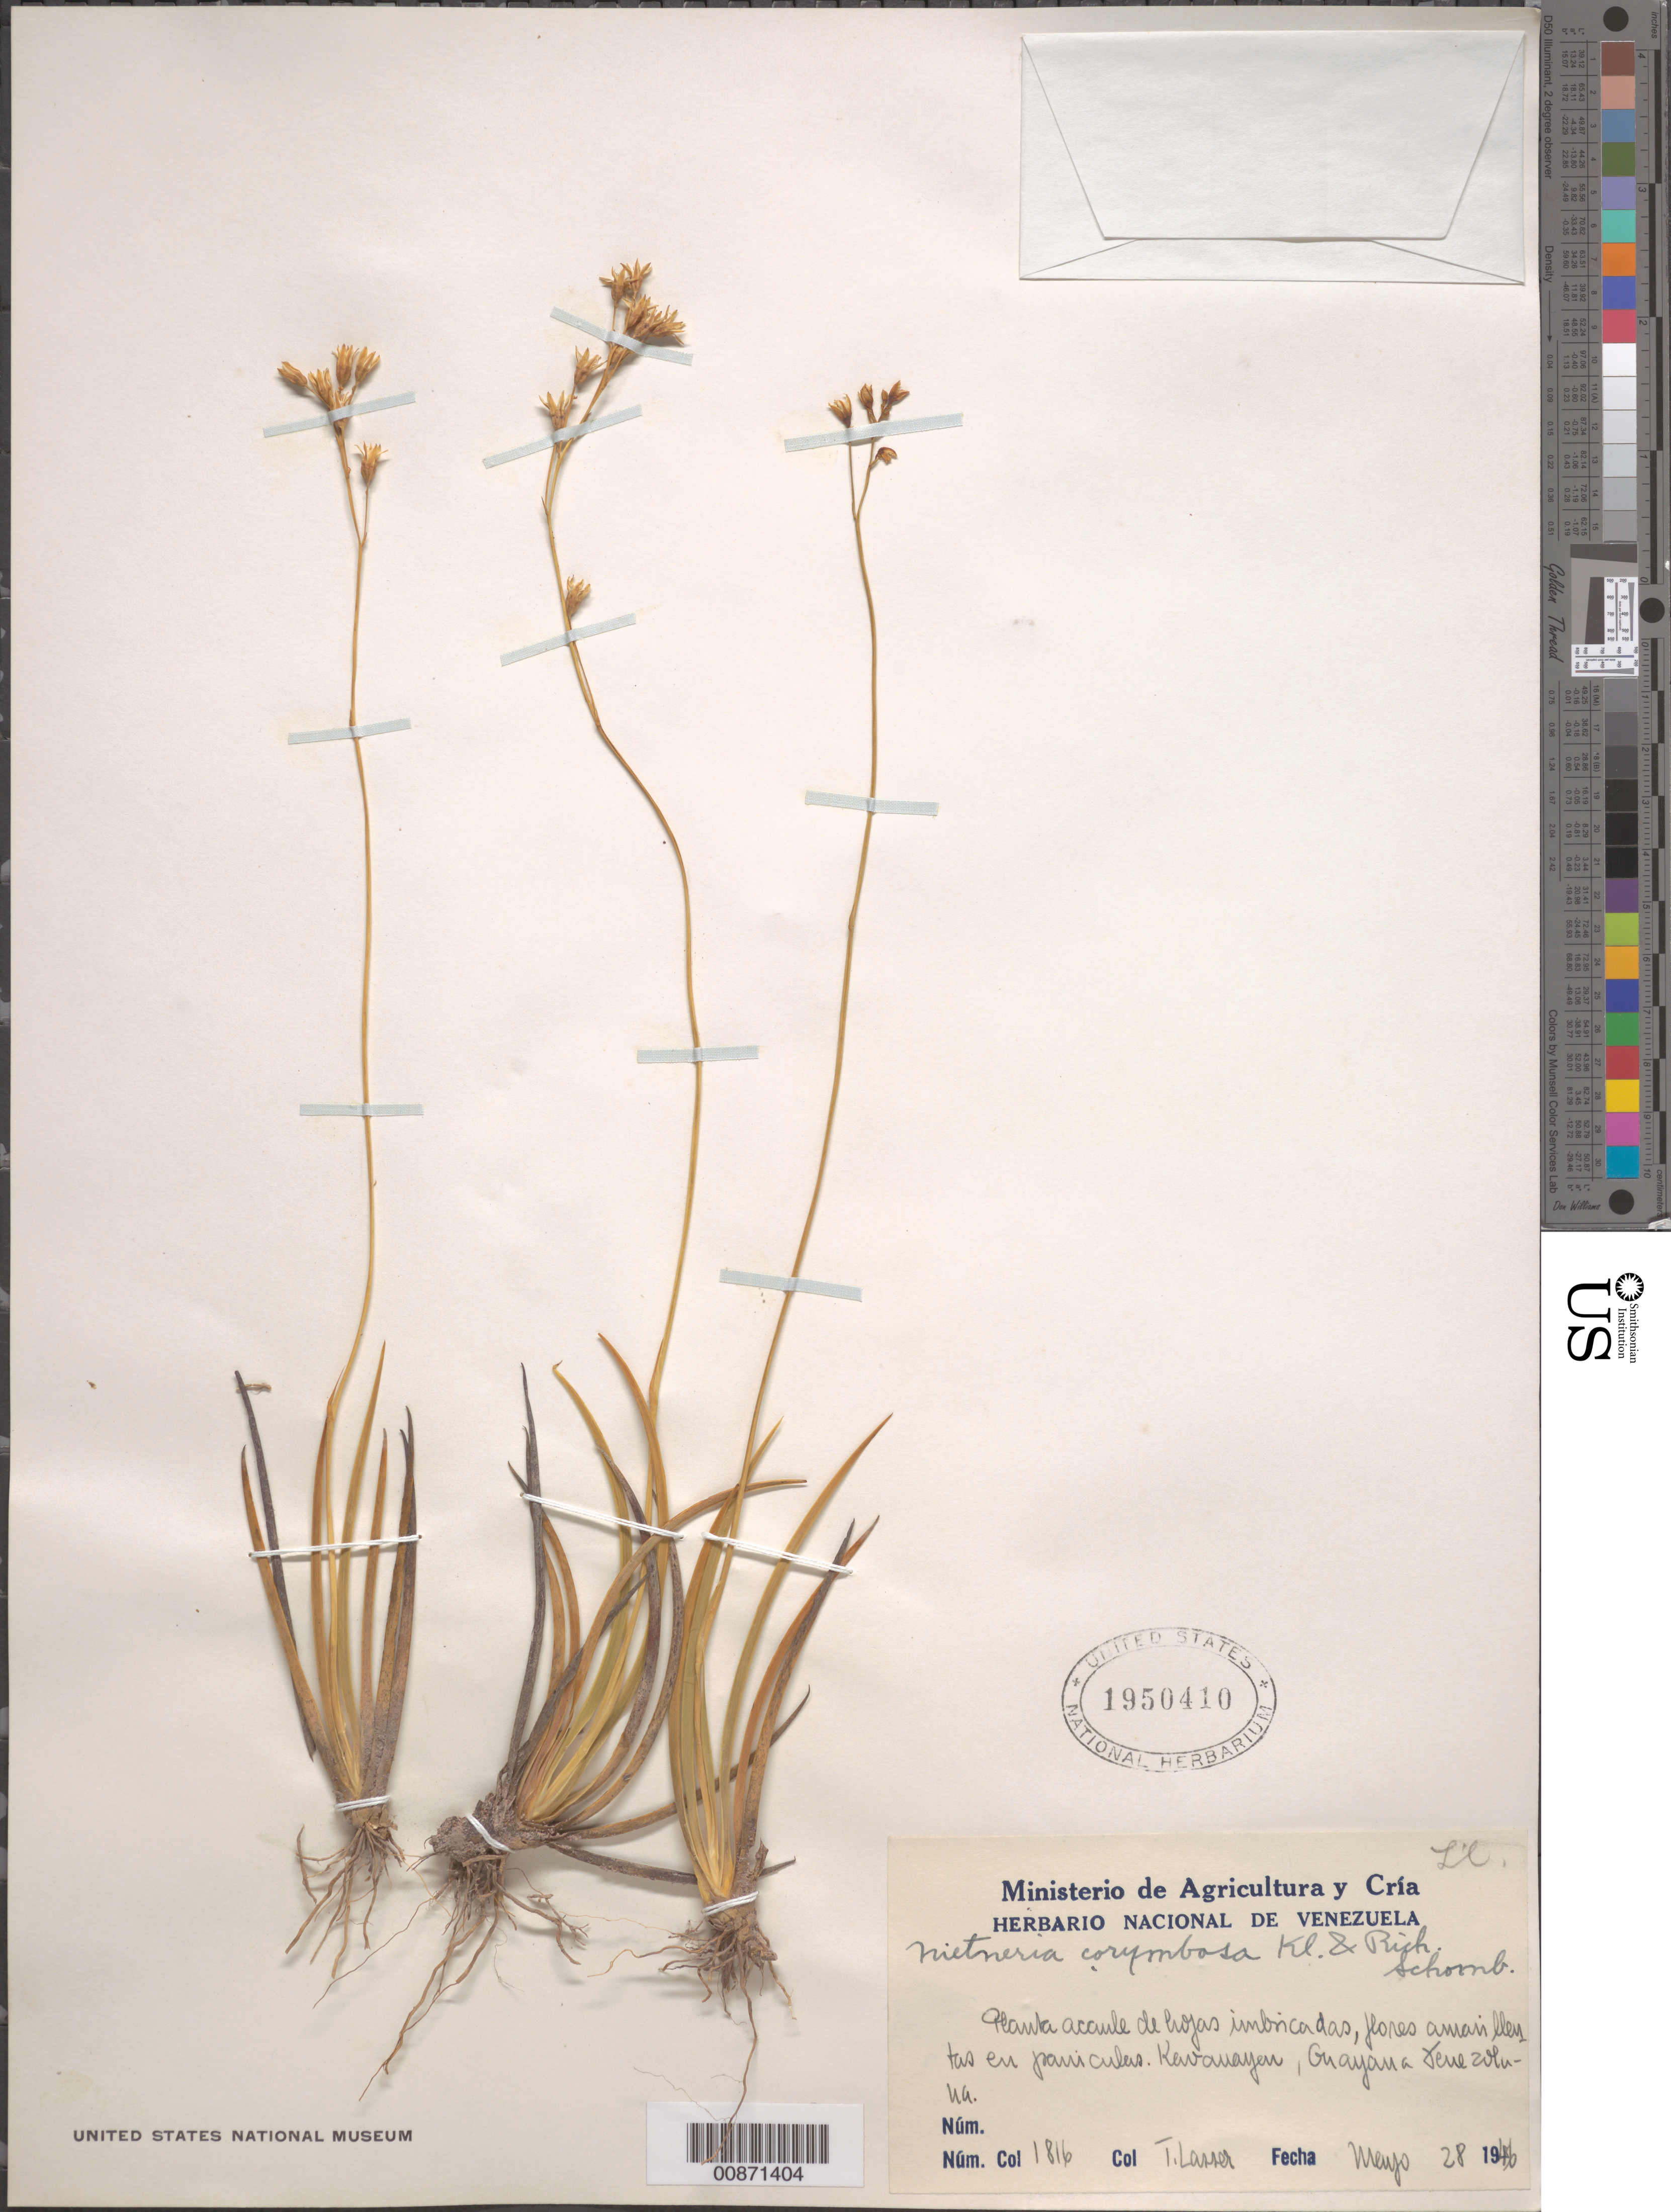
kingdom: Plantae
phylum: Tracheophyta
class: Liliopsida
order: Dioscoreales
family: Nartheciaceae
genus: Nietneria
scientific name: Nietneria corymbosa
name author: Klotzsch & M.R. Schomb. ex B.D. Jacks.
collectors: T. Lasser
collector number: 1816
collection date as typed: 28-May-46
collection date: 1946-05-28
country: Venezuela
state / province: Bolívar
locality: Kavanayén, Guayana Venezolana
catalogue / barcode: US 1950410